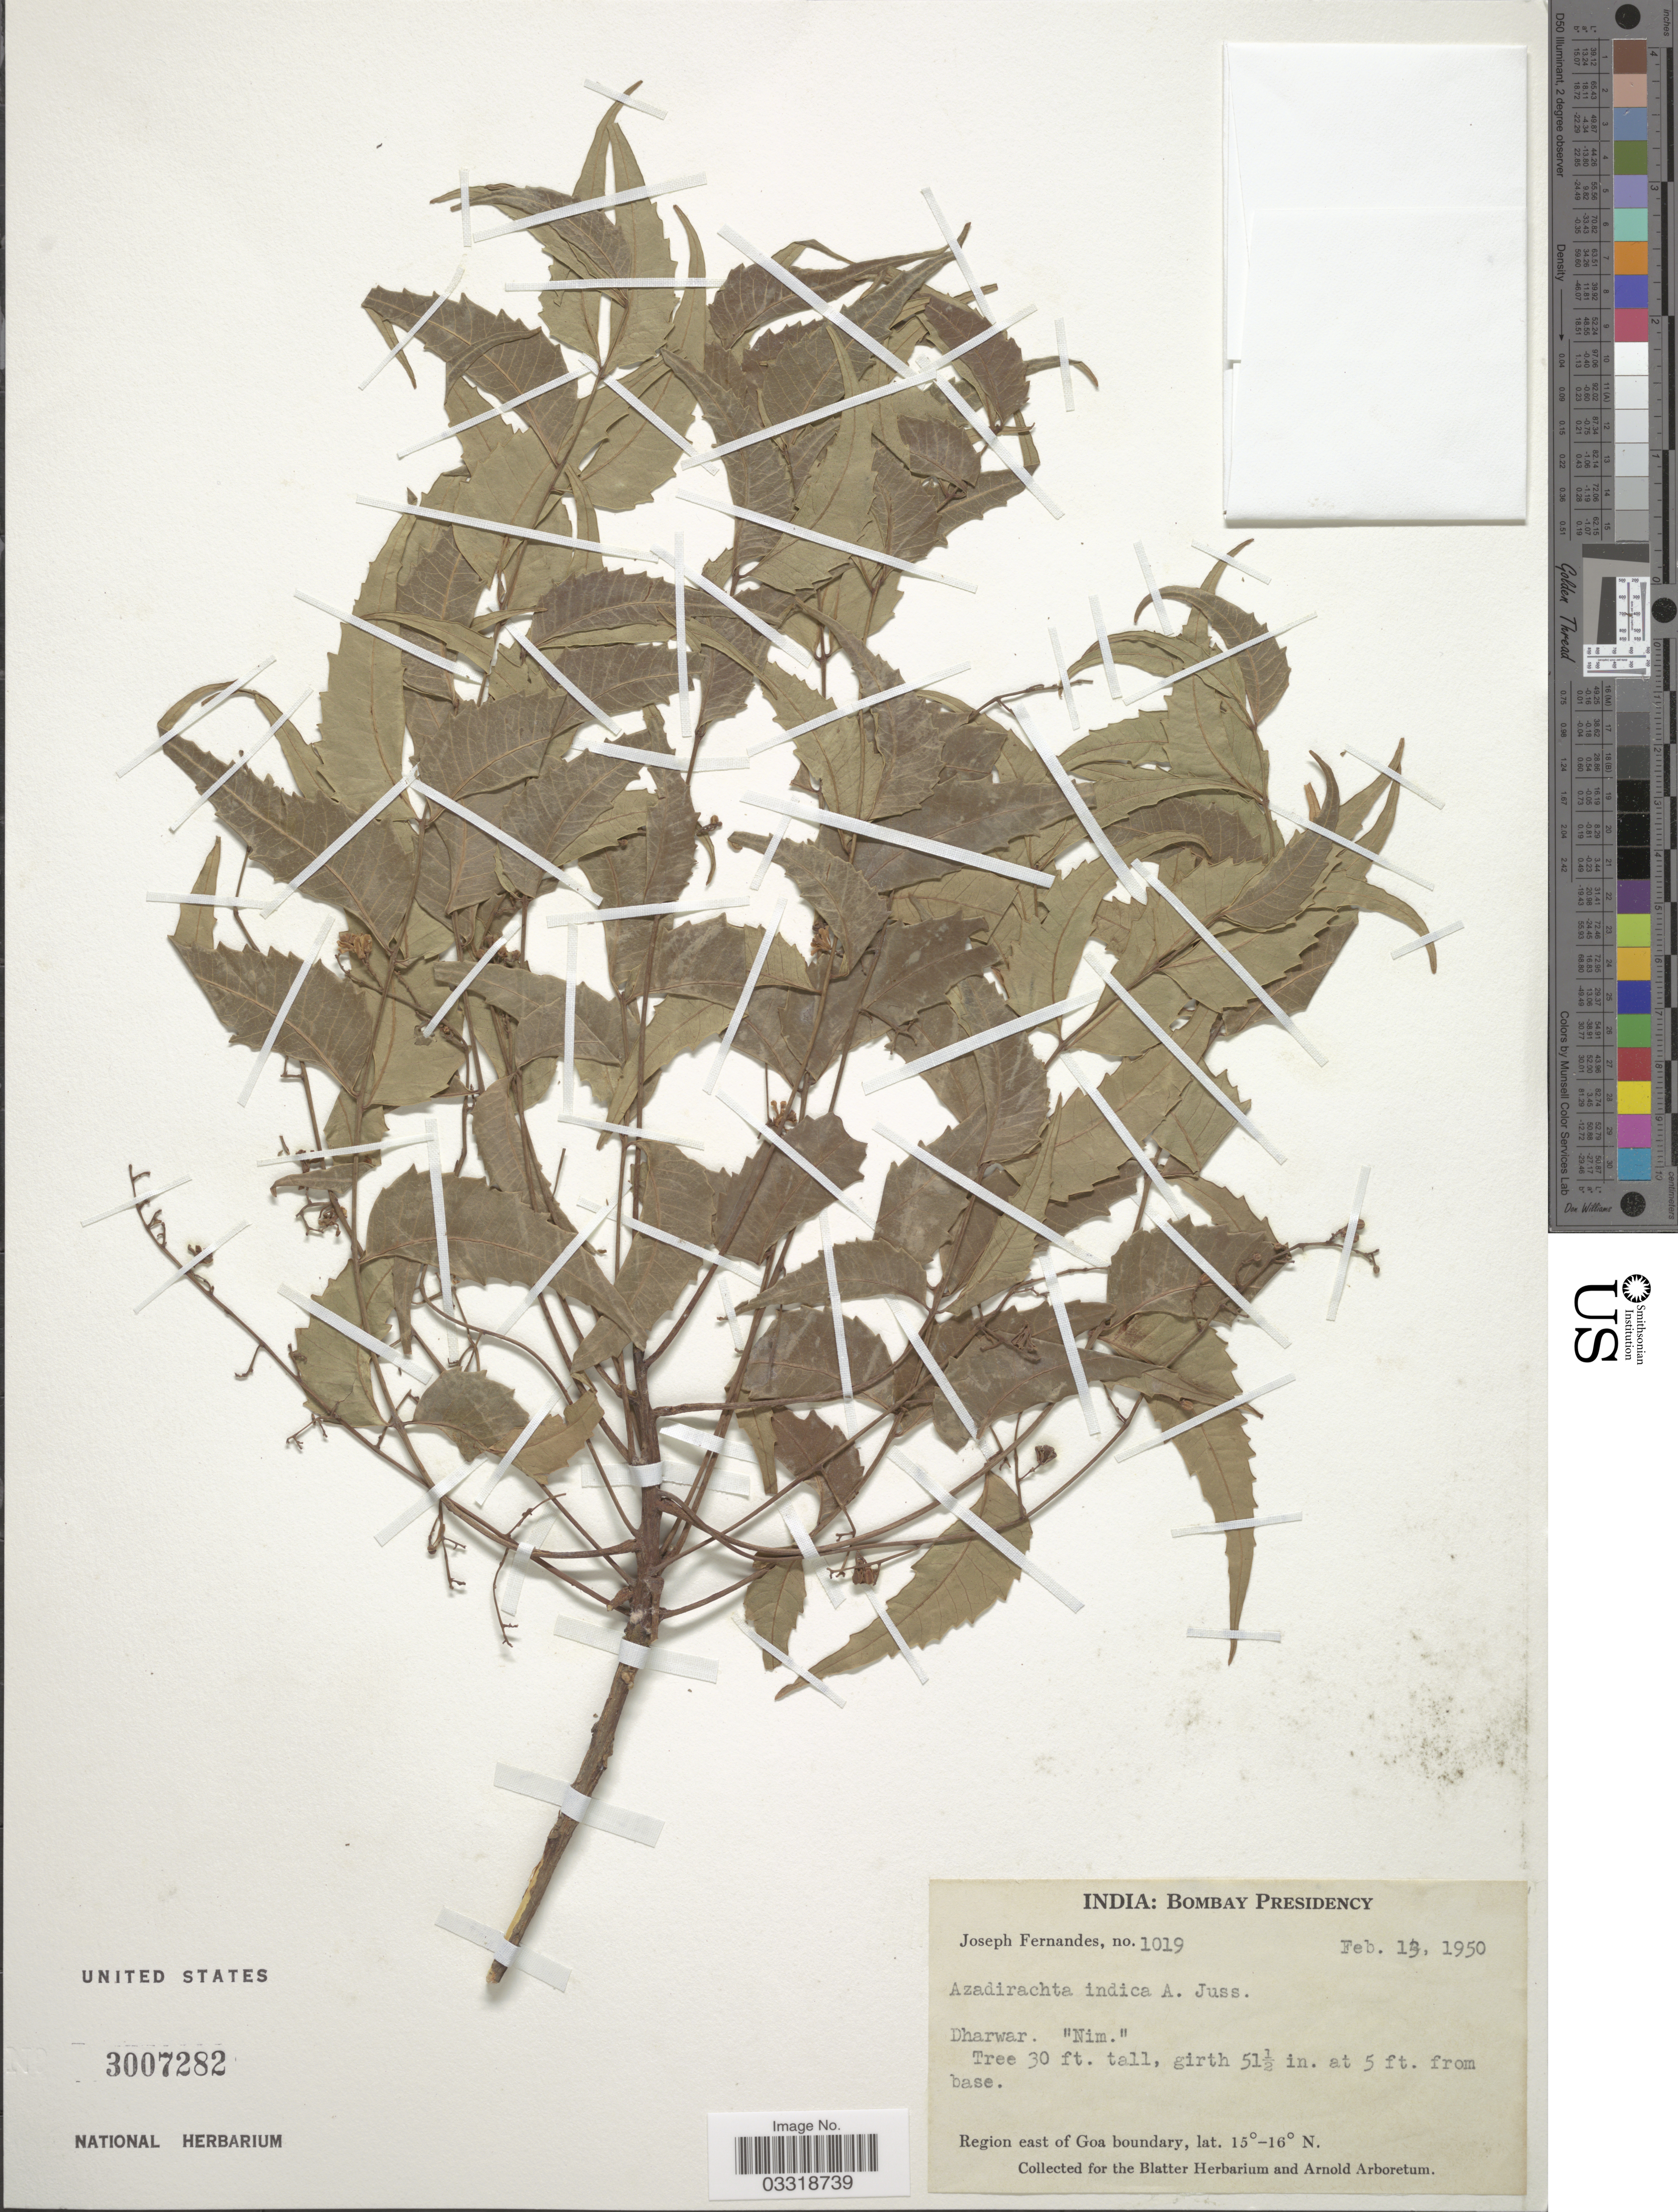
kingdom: Plantae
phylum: Tracheophyta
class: Magnoliopsida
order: Sapindales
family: Meliaceae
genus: Azadirachta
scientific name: Azadirachta indica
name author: A. Juss.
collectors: J. Fernandes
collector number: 1019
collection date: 1950-02-13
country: India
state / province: Goa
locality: Bombay Presidency. Dharwar. Region east of Goa boundary.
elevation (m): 2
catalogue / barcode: US 3007282